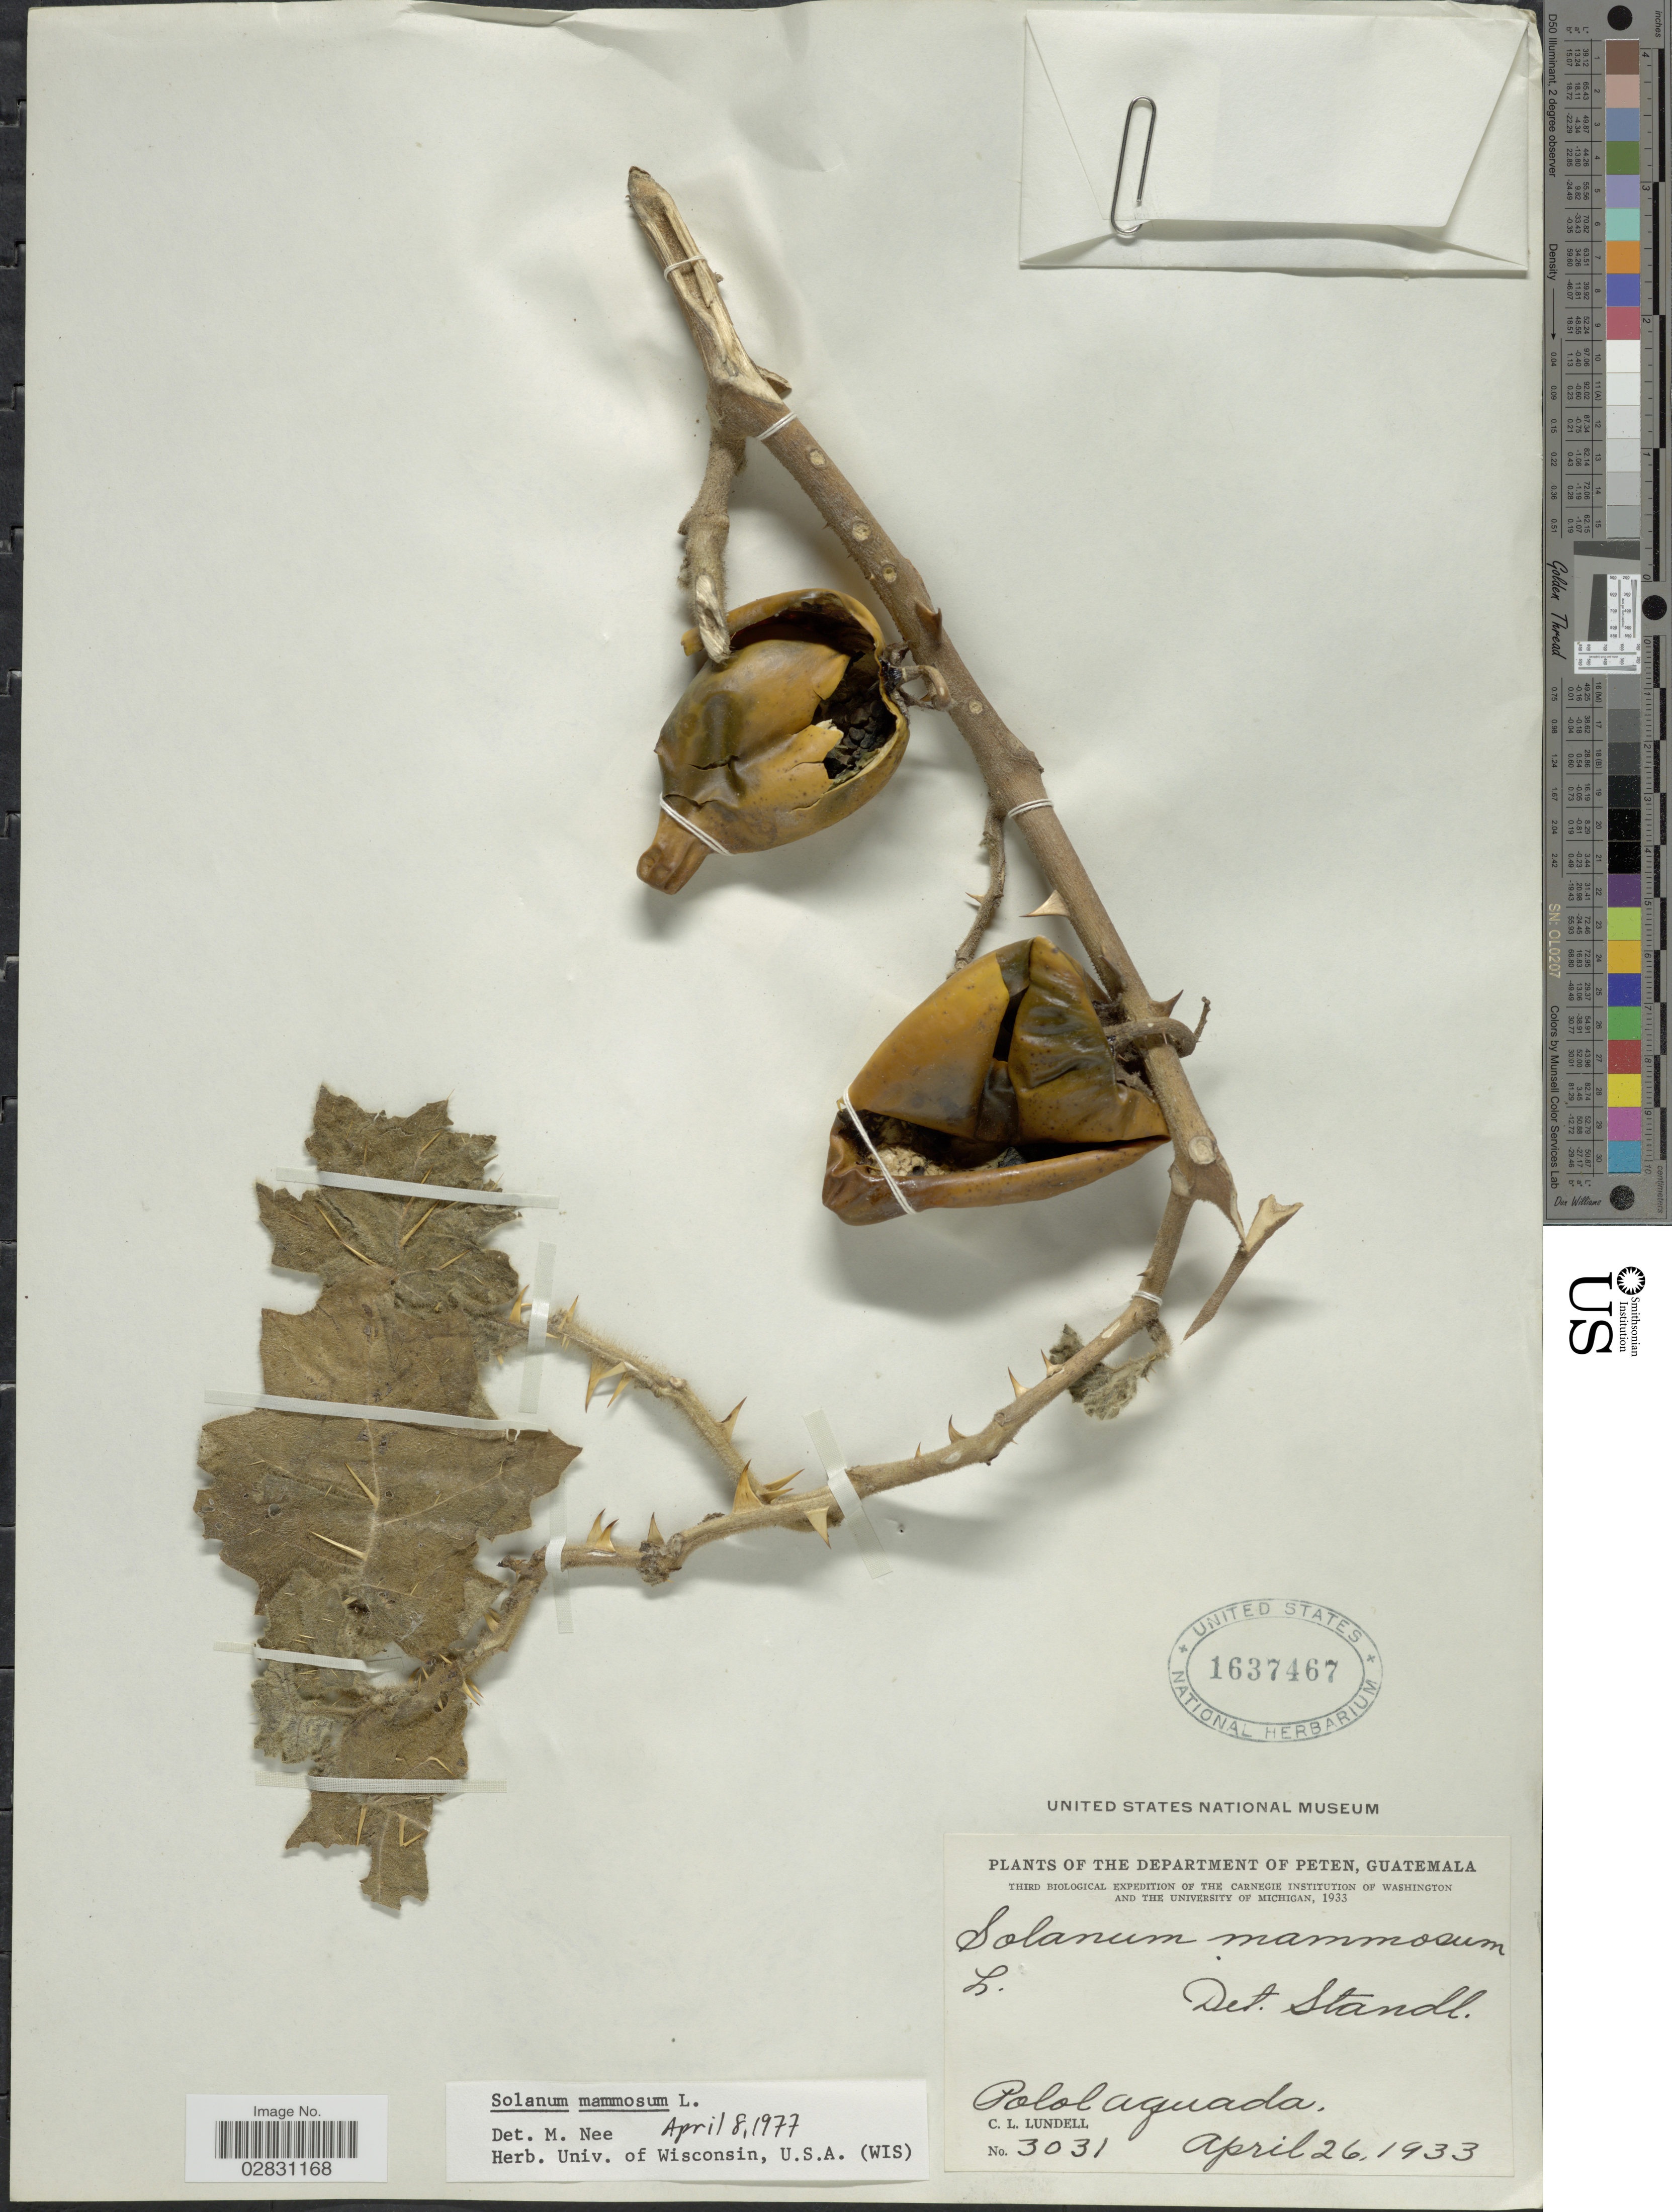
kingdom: Plantae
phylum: Tracheophyta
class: Magnoliopsida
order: Solanales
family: Solanaceae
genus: Solanum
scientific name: Solanum mammosum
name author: L.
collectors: C. L. Lundell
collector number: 3031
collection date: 1933-04-26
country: Guatemala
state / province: El Petén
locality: Department of Peten, Polol aquada.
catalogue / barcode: US 1637467